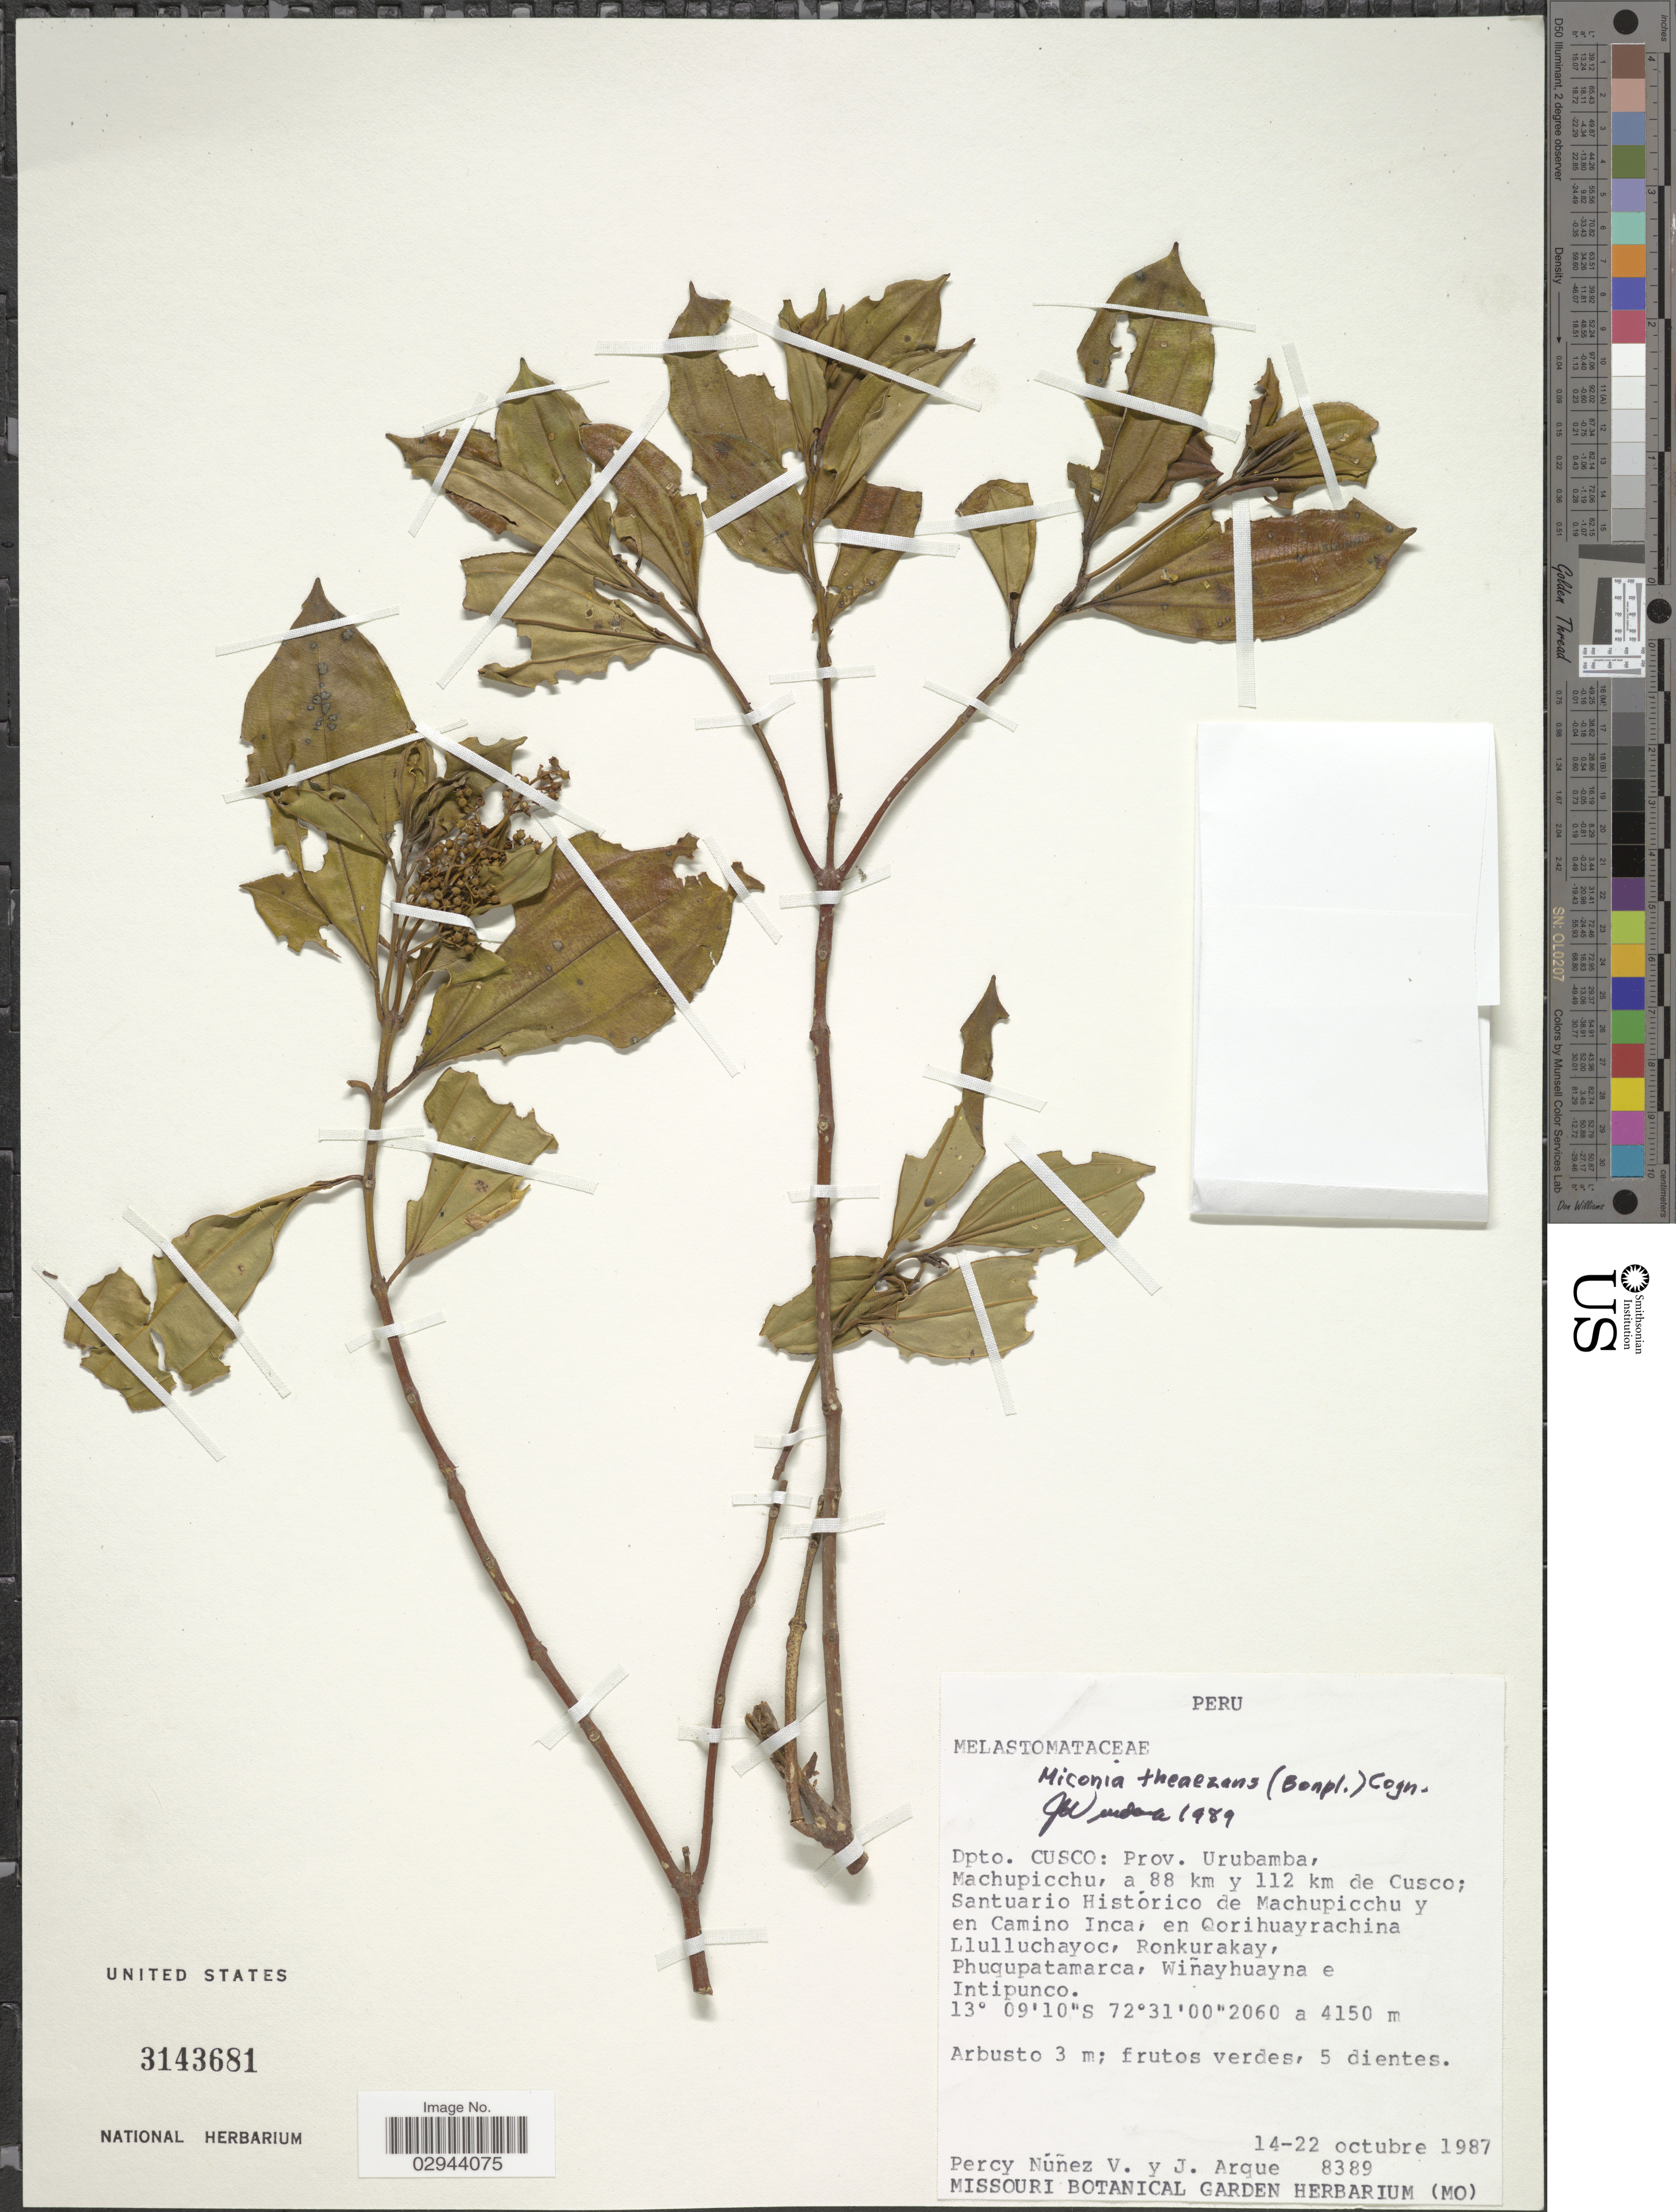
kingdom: Plantae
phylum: Tracheophyta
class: Magnoliopsida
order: Myrtales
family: Melastomataceae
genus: Miconia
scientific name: Miconia theizans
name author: (Bonpl.) Cogn.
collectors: P. Nuñez V. & J. Arque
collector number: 8389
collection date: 1987-10-14/1987-10-22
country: Peru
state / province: Cusco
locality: Dpto. Cusco, Prov. Urubamba, Machupicchu, a 88 km y 112 km de Cusco, Santuario Histórico de Machupicchu y Camino Inca.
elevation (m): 2060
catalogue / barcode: US 3143681